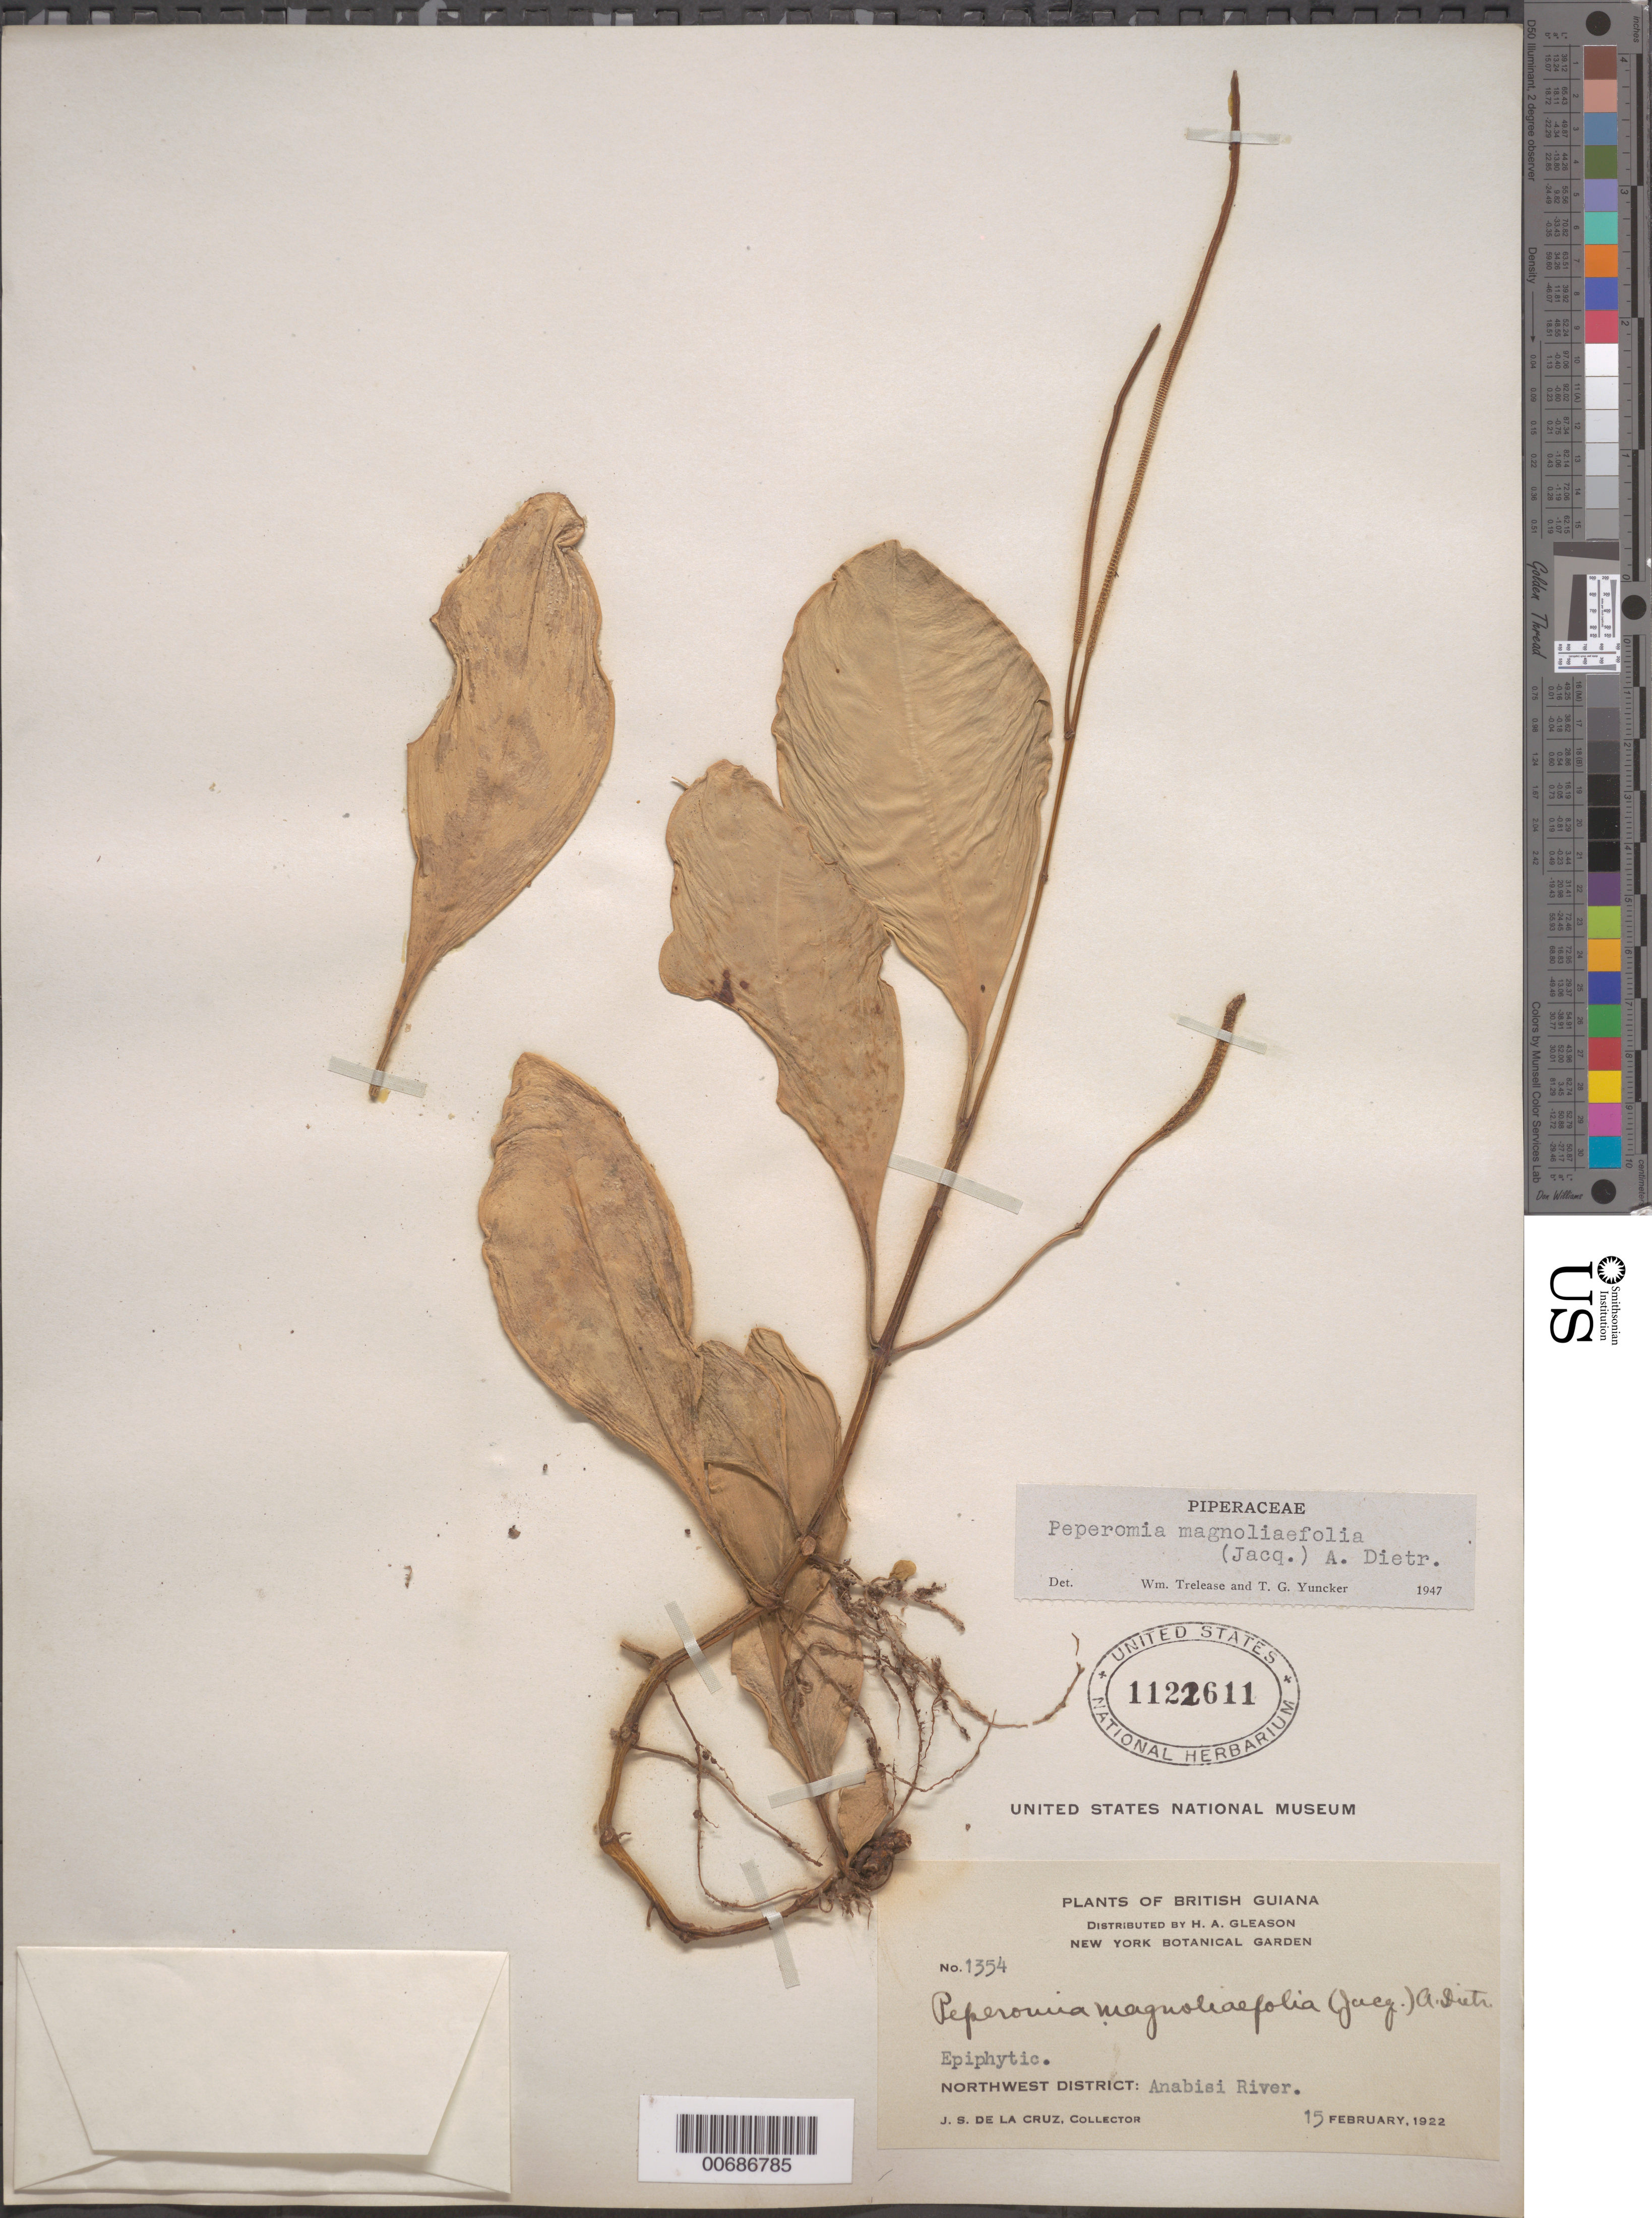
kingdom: Plantae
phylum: Tracheophyta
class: Magnoliopsida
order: Piperales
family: Piperaceae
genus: Peperomia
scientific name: Peperomia magnoliifolia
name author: (Jacq.) A. Dietr.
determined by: Trelease, W.; Yuncker, T. G.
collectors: J. S. de la Cruz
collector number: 1354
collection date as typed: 15-Feb-22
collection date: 1922-02-15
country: Guyana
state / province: Barima-Waini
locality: Anabisi River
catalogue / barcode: US 1122611